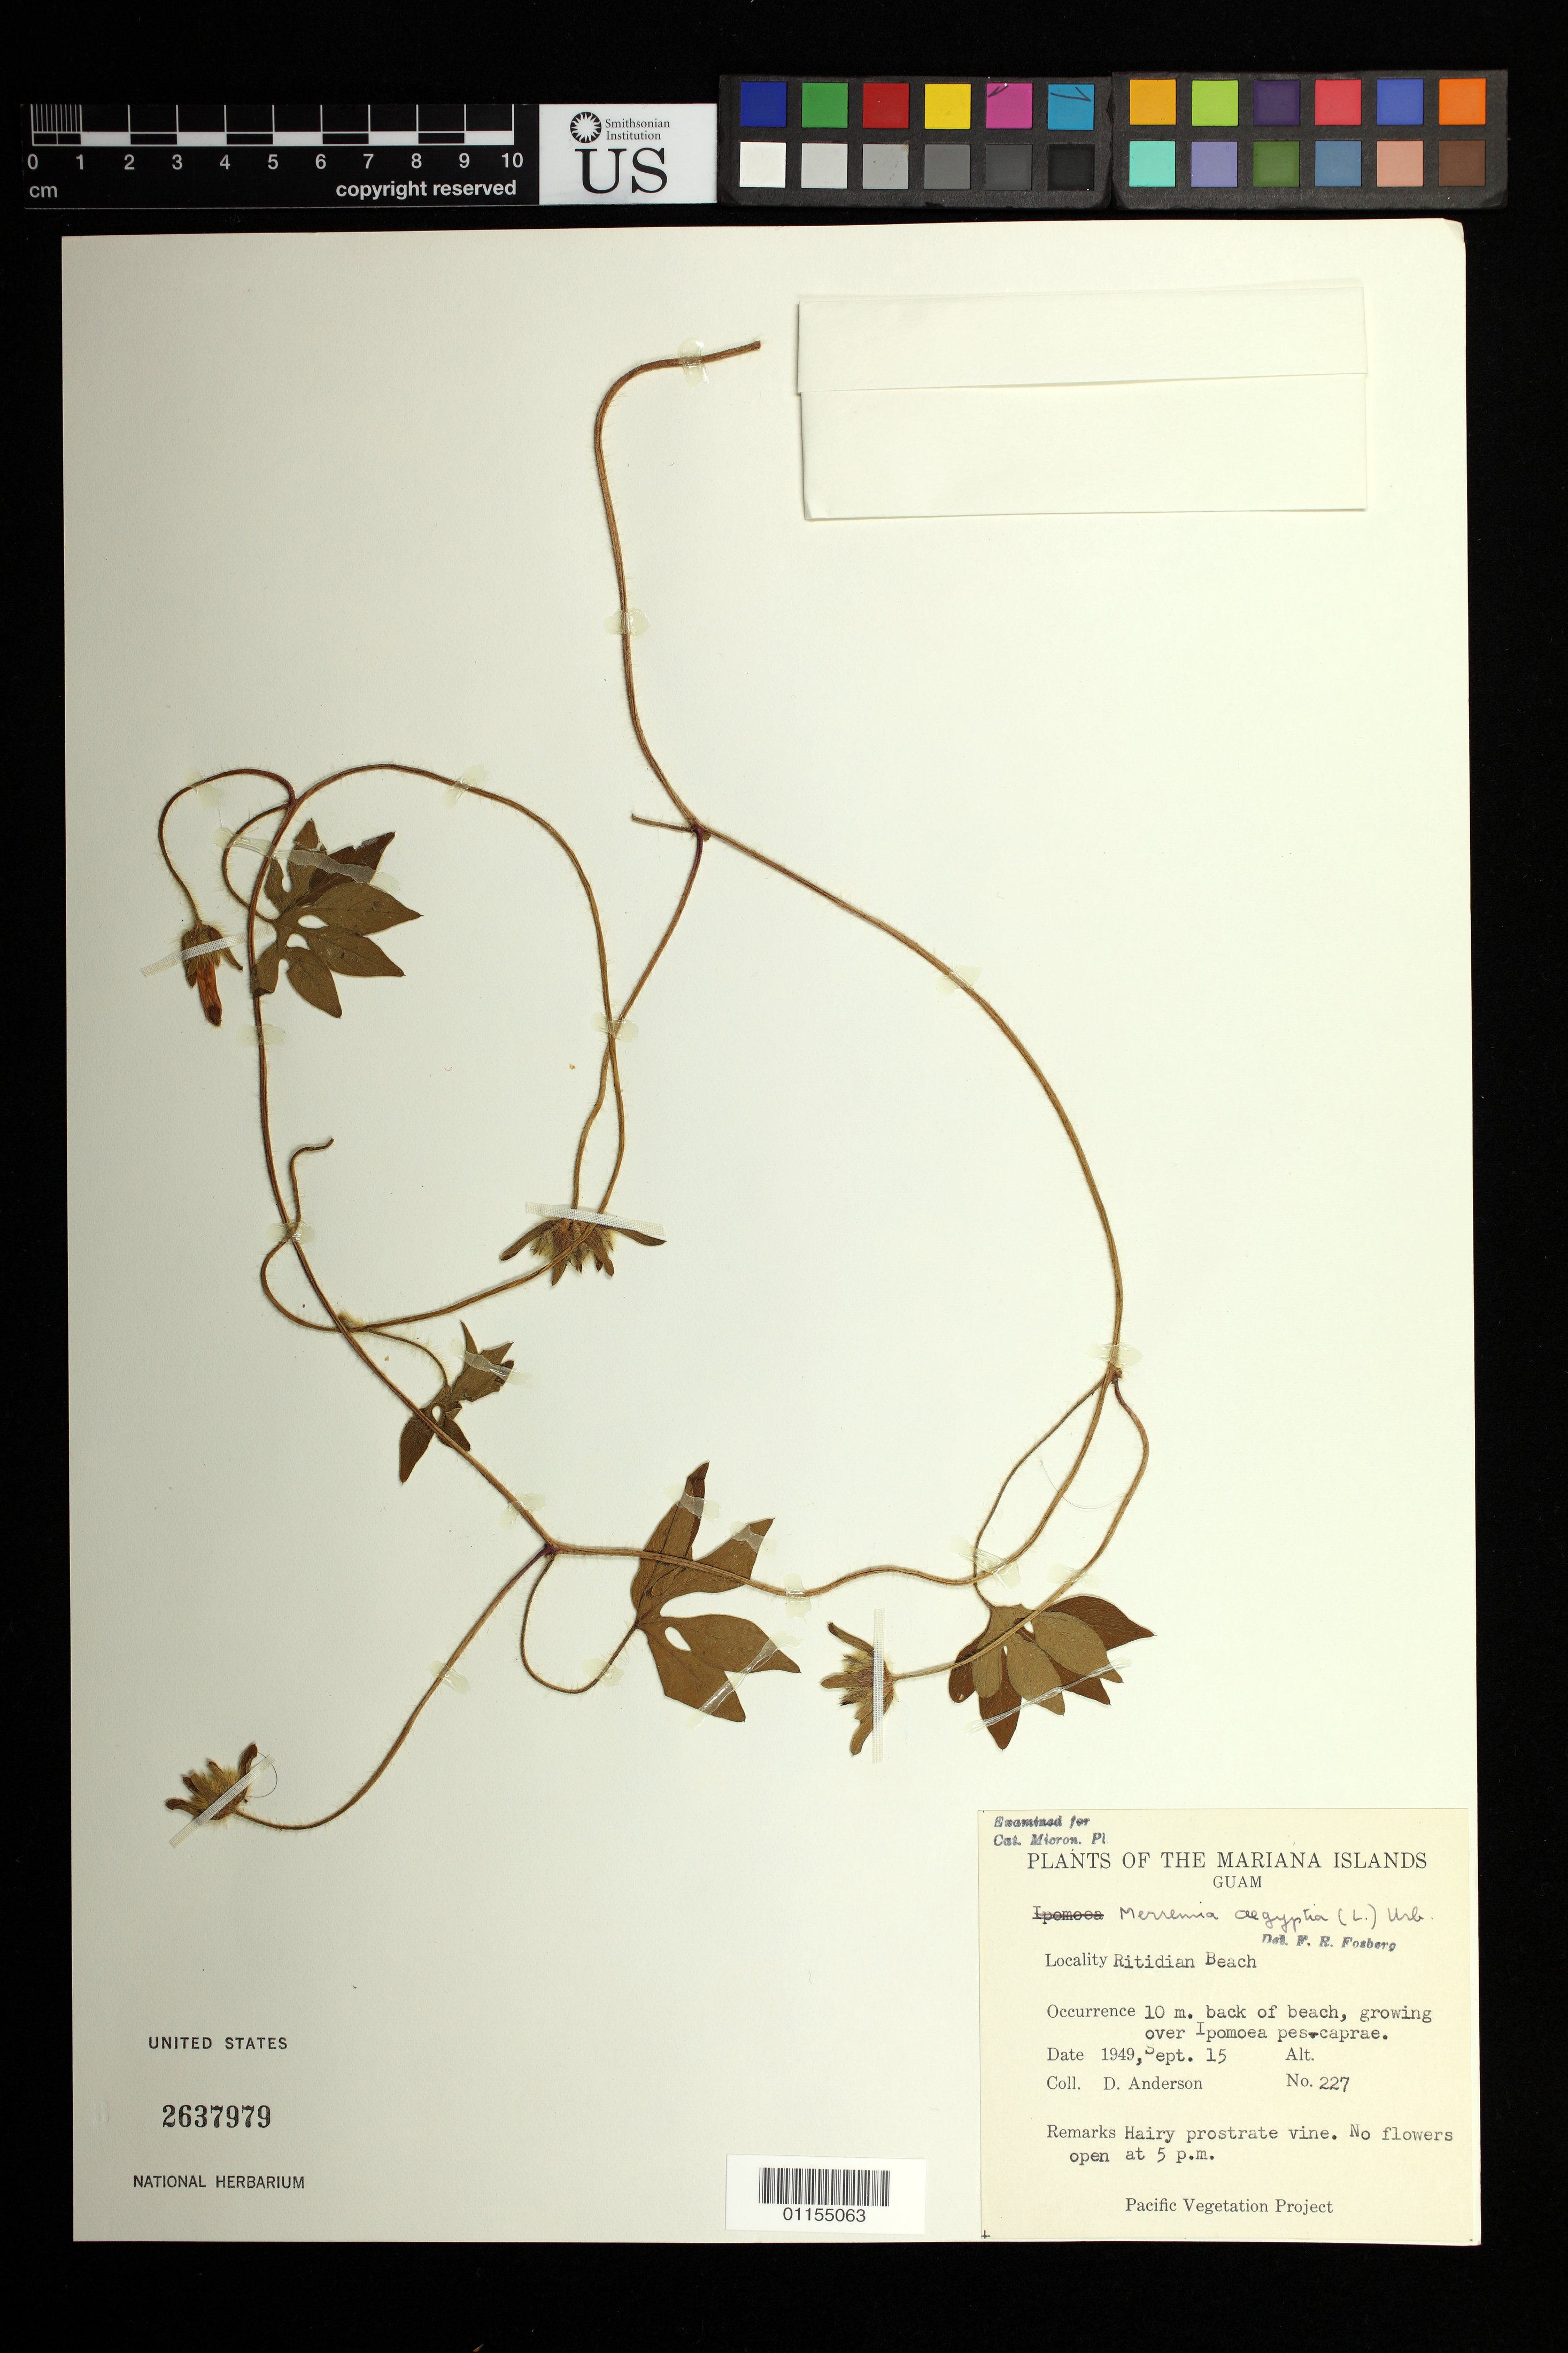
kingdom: Plantae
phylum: Tracheophyta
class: Magnoliopsida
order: Solanales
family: Convolvulaceae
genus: Distimake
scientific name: Distimake aegyptius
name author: (L.) A. R. Simões & Staples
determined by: Wagner, W. L., (BOT), Smithsonian Institution - National Museum of Natural History (UNITED STATES)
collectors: D. Anderson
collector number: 227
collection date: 1949-09-15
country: Guam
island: Guam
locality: Ritidian Beach.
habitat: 10 m. back of beach.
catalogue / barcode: US 2637979